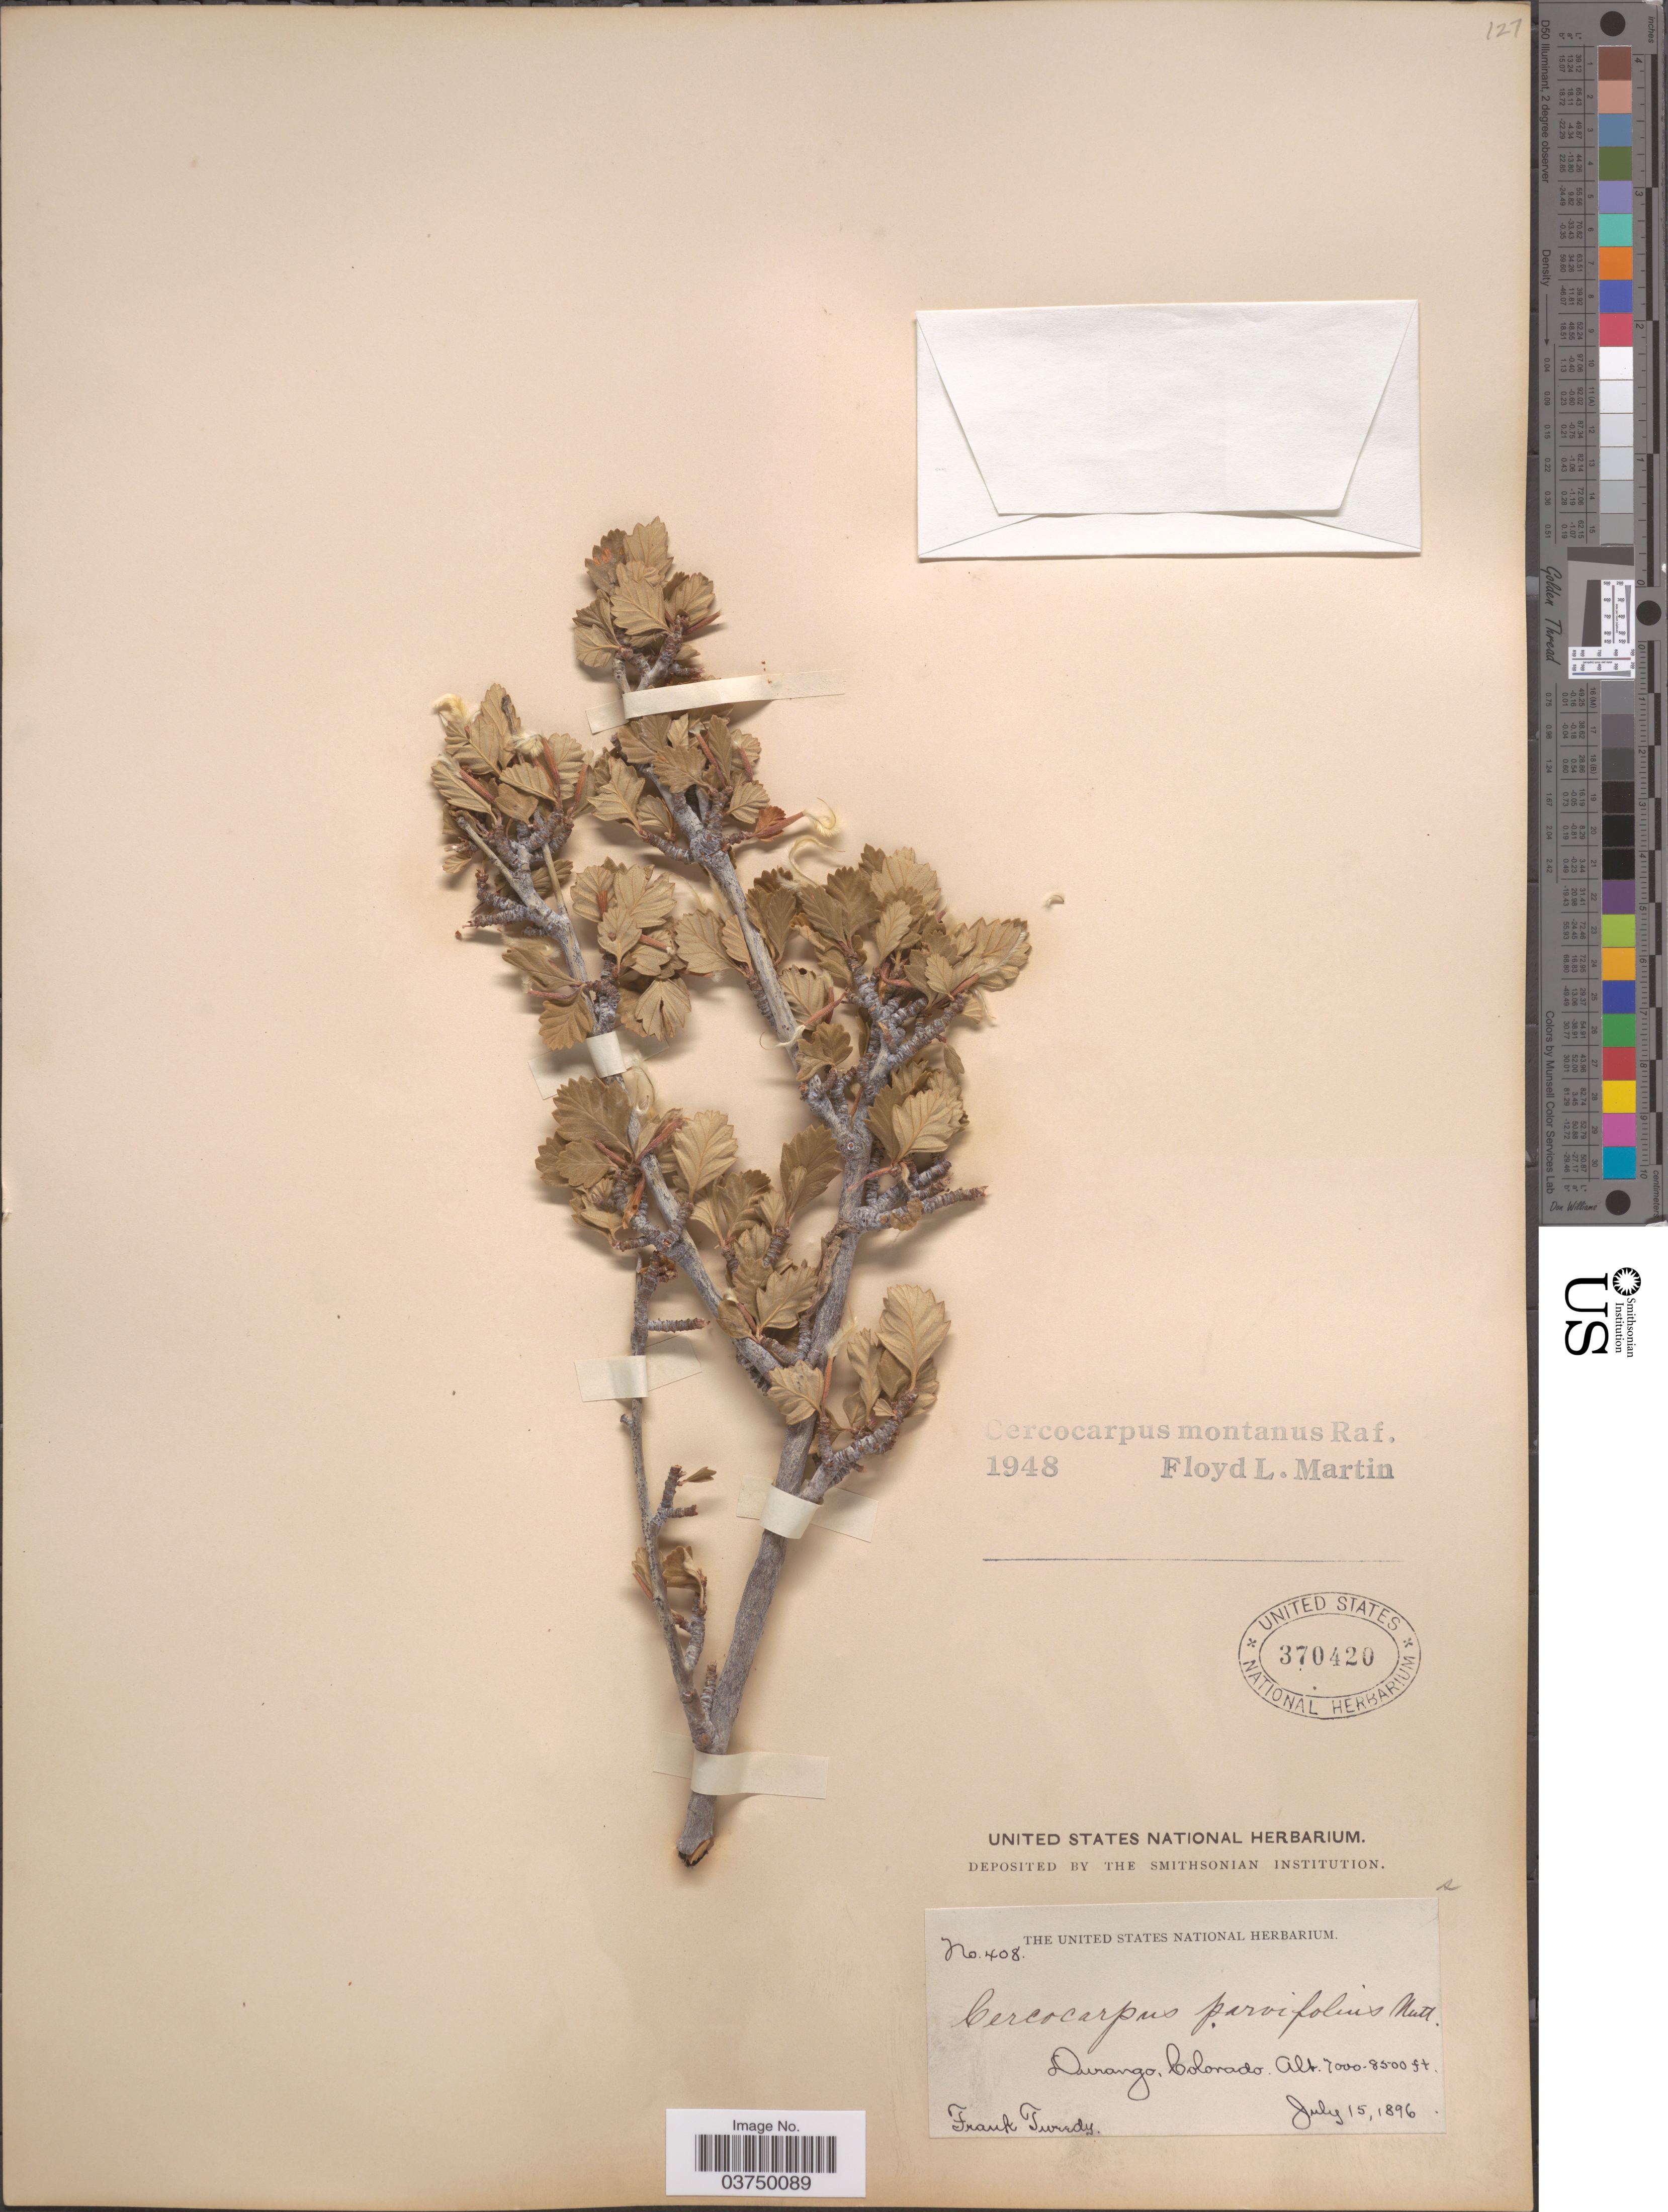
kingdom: Plantae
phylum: Tracheophyta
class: Magnoliopsida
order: Rosales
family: Rosaceae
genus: Cercocarpus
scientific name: Cercocarpus montanus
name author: Raf.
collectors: F. Tweedy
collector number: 408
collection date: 1896-07-15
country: United States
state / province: Colorado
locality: Durango.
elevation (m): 2134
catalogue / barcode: US 370420